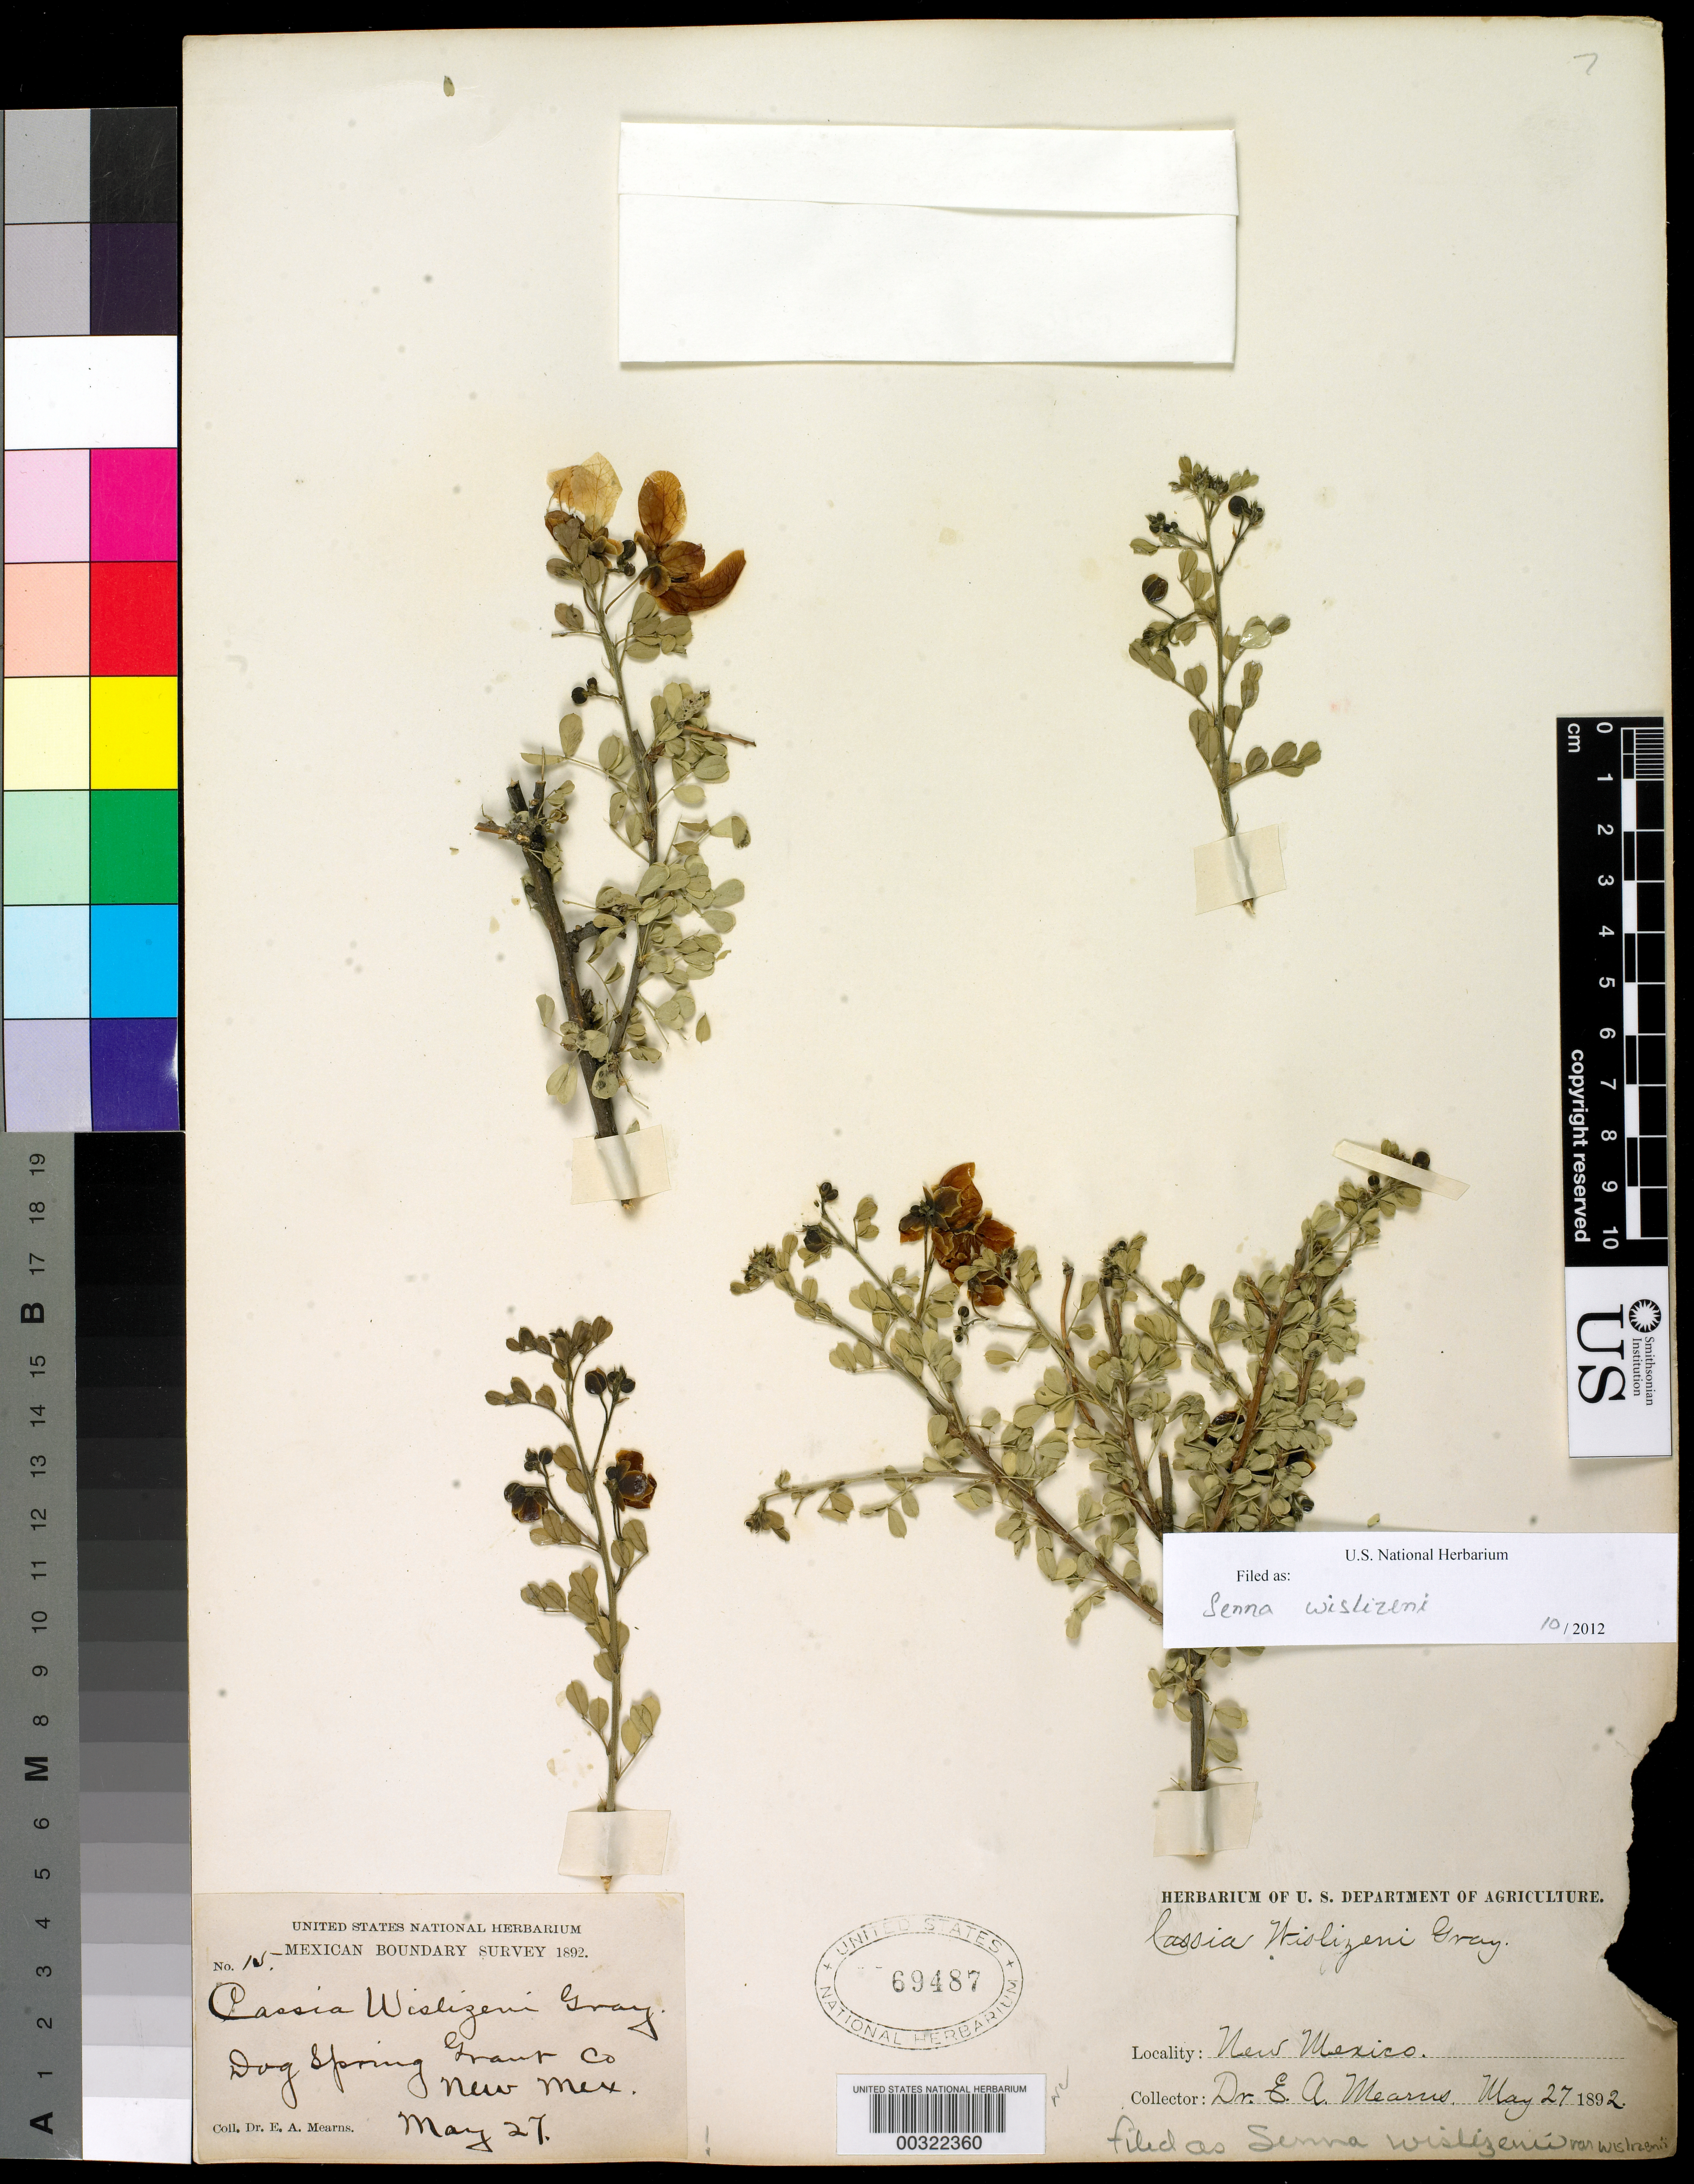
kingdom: Plantae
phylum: Tracheophyta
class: Magnoliopsida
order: Fabales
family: Fabaceae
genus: Senna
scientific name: Senna wislizeni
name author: (A. Gray) H.S. Irwin & Barneby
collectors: E. A. Mearns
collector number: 15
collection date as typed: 27 May 1892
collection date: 1892-05-27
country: United States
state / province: New Mexico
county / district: Grant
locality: Dog spring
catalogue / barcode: US 69487